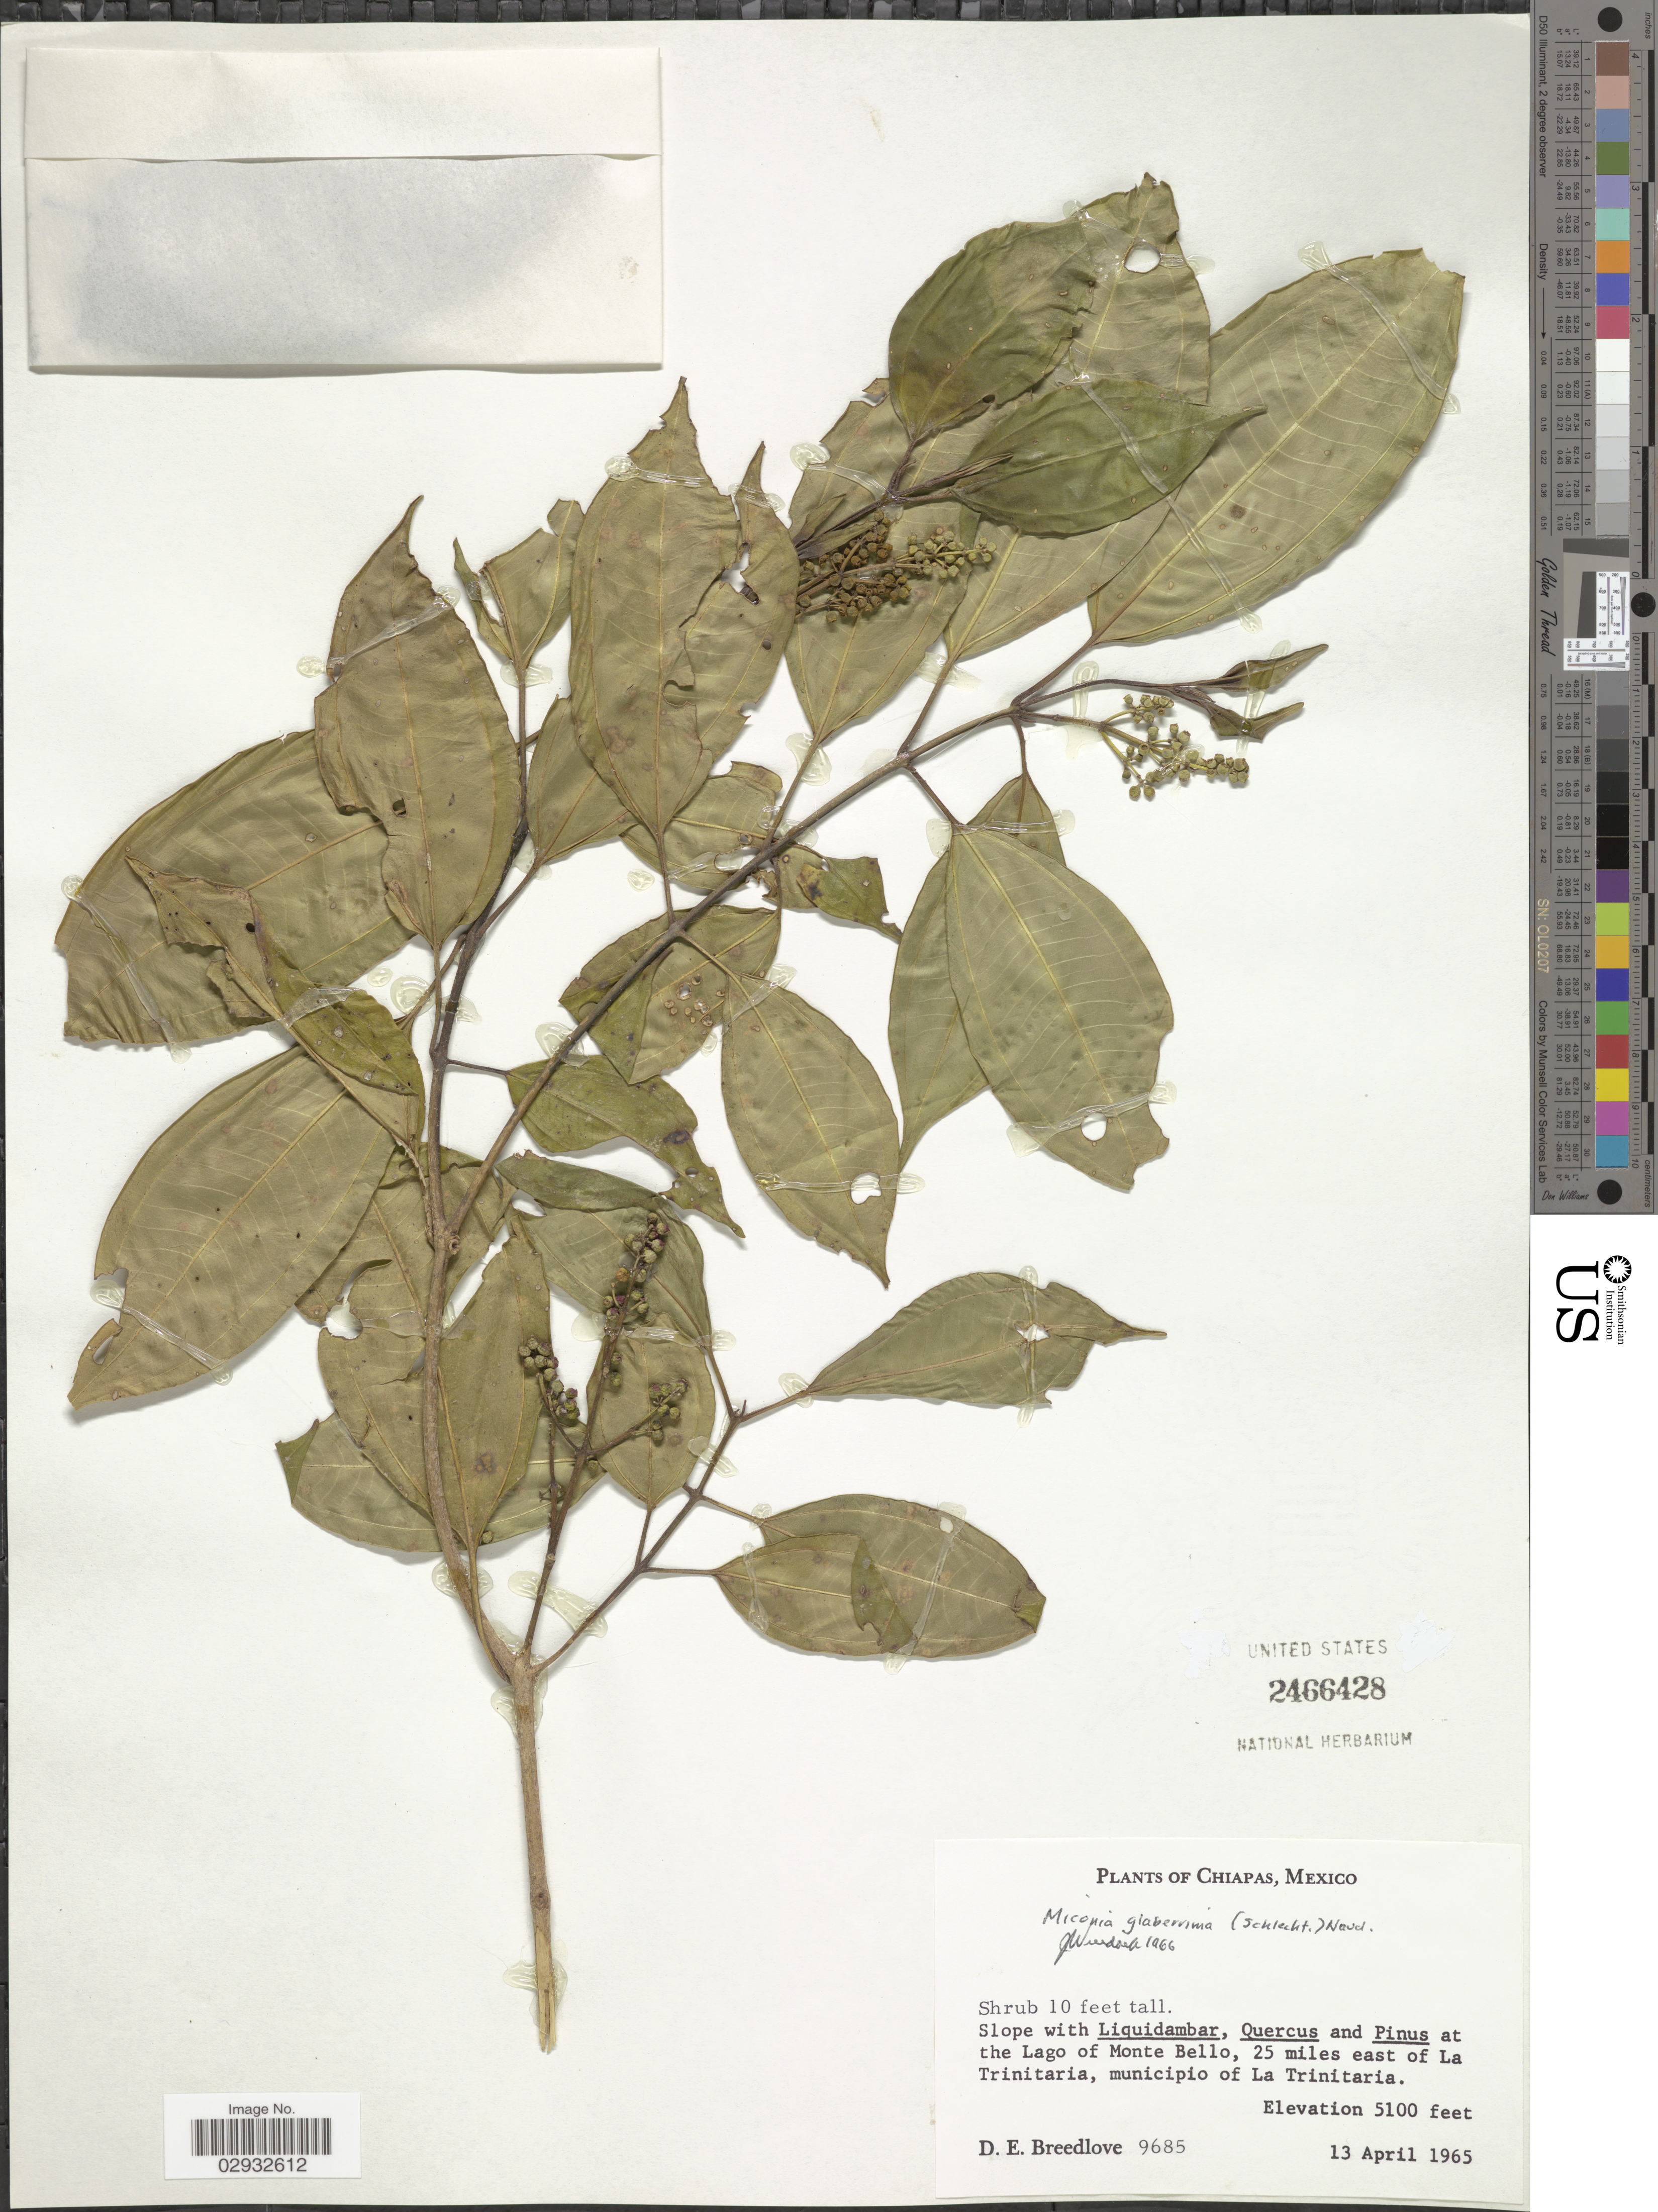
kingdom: Plantae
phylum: Tracheophyta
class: Magnoliopsida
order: Myrtales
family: Melastomataceae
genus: Miconia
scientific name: Miconia glaberrima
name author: (Schltdl.) Naudin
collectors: D. E. Breedlove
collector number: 9685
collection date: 1965-04-13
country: Mexico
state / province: Chiapas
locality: At the Lago of Monte Bello, 25 miles east of La Trinitaria, municipio of La Trinitaria.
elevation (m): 1554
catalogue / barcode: US 2466428